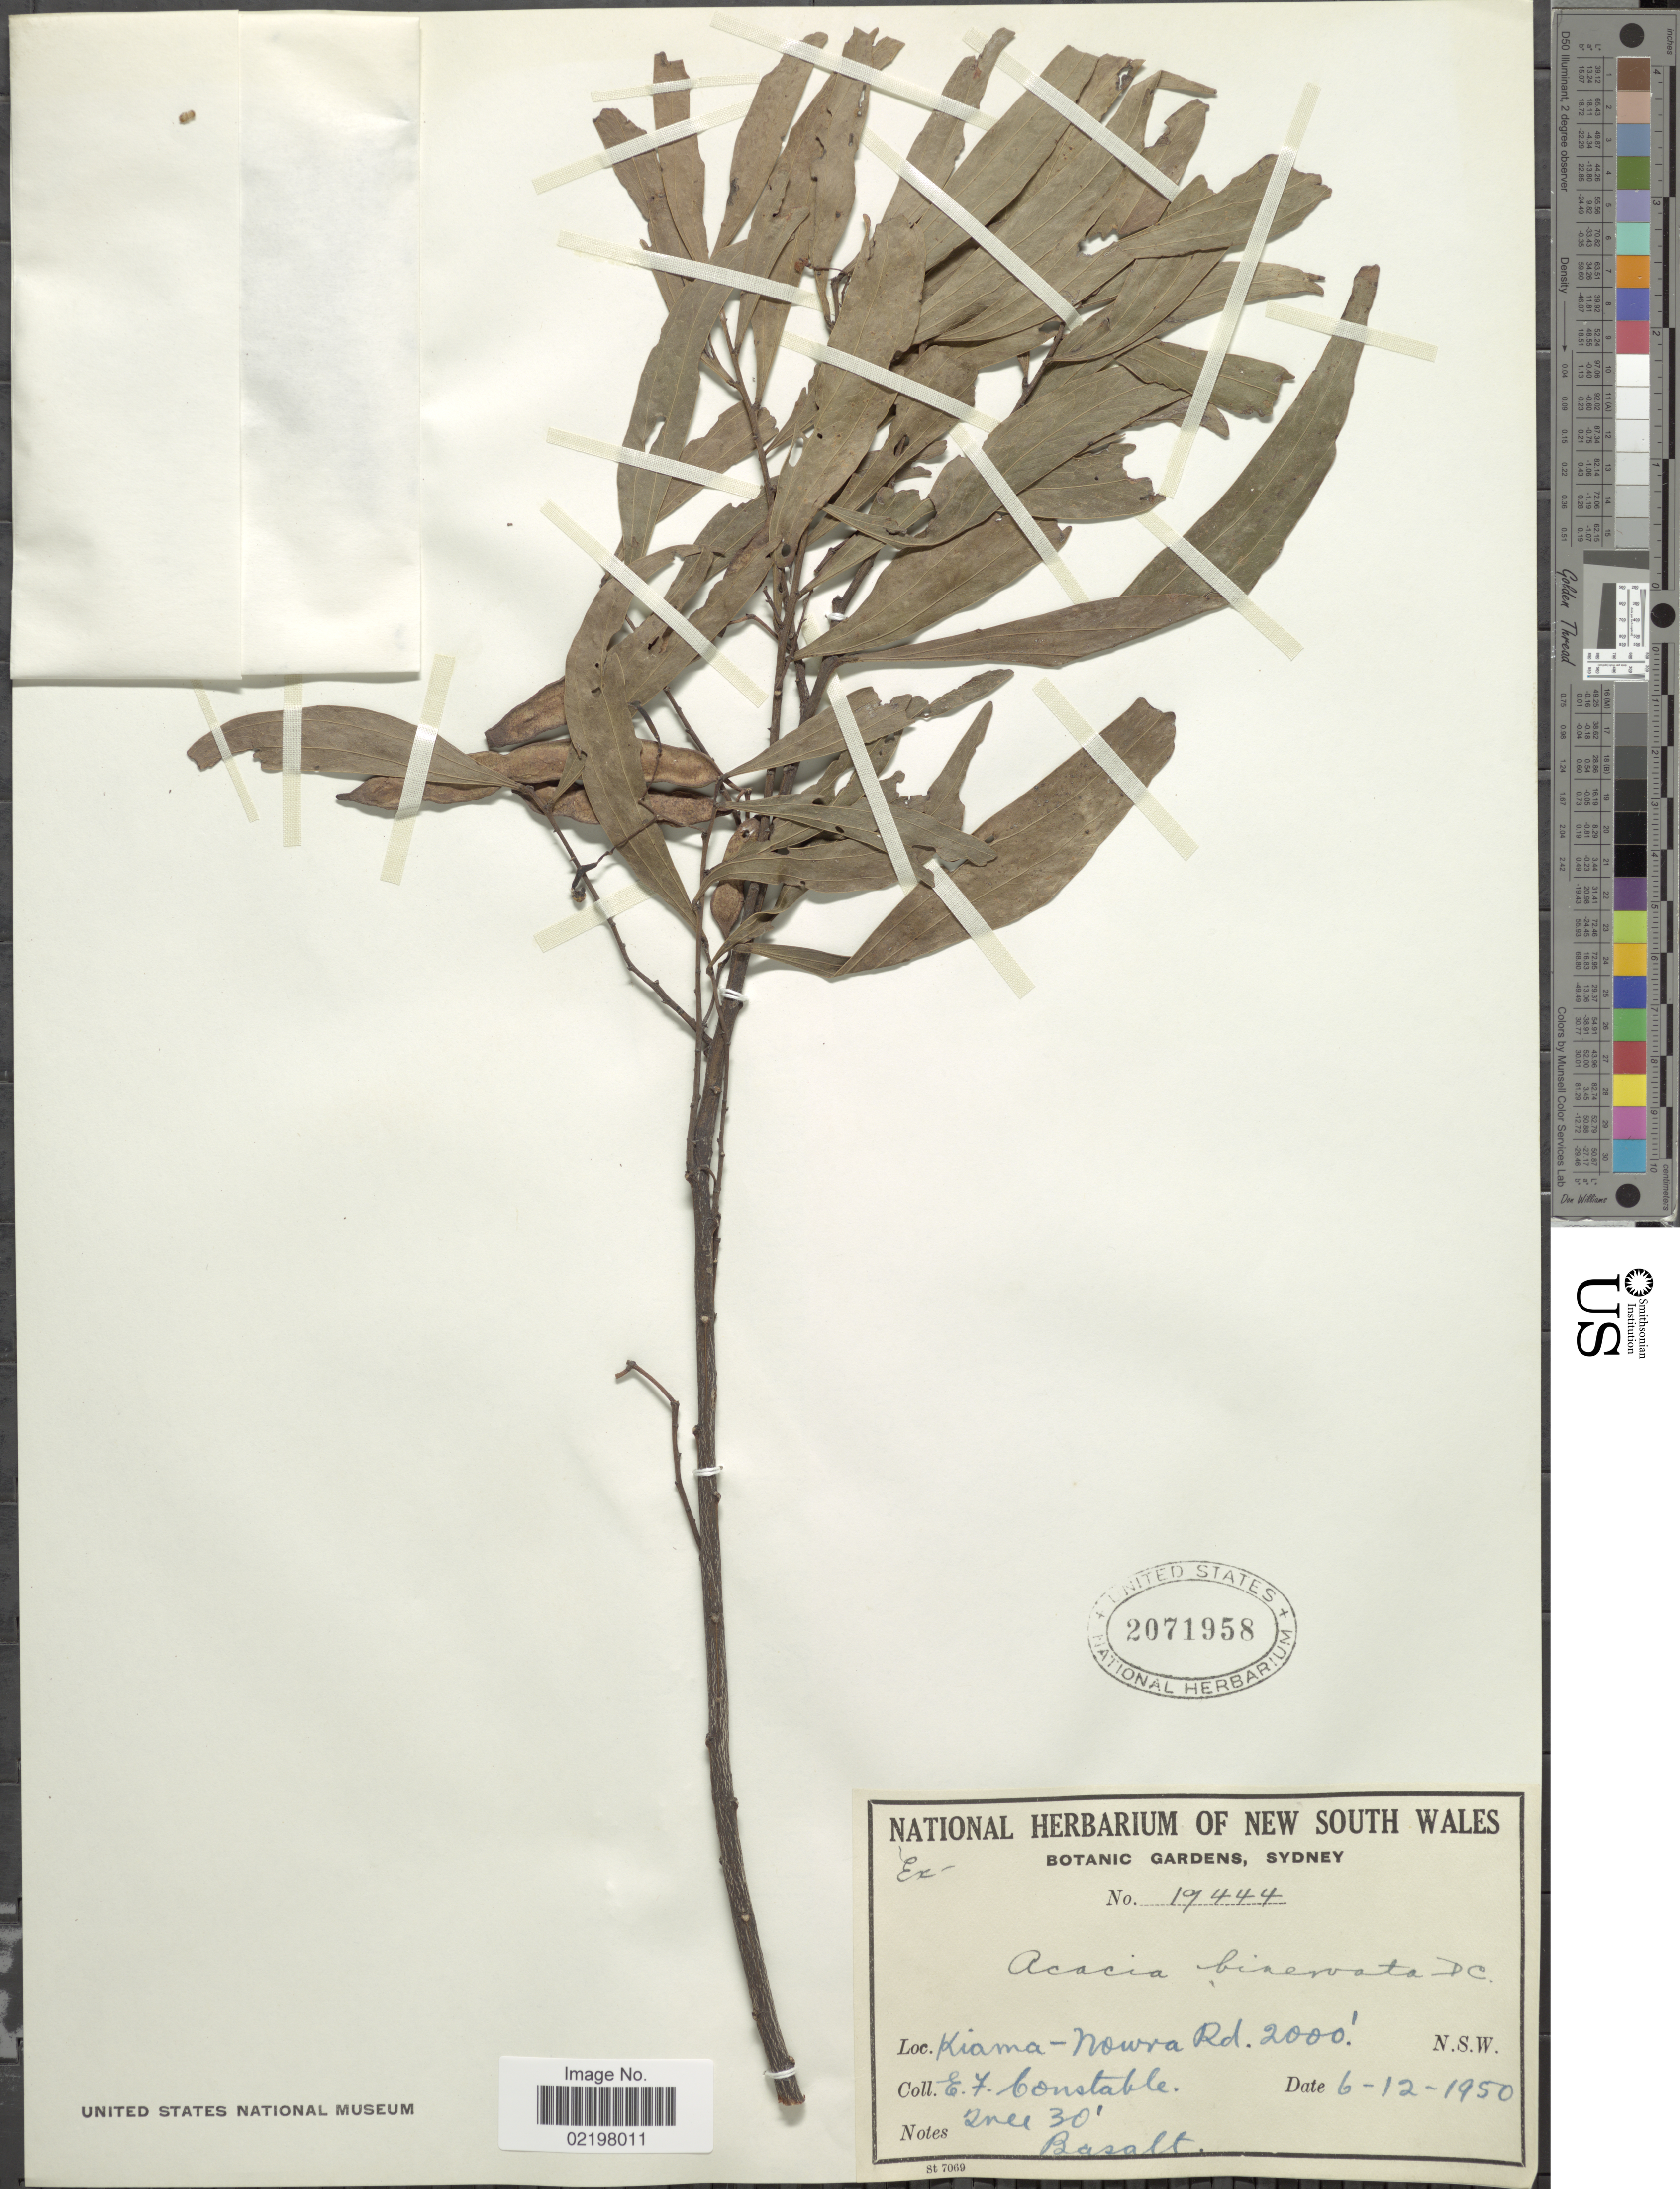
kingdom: Plantae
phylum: Tracheophyta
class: Magnoliopsida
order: Fabales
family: Fabaceae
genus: Acacia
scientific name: Acacia binervata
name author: DC.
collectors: E. F. Constable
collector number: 19444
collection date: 1950-12-06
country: Australia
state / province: New South Wales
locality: Kiama-Nowra Rd.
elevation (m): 610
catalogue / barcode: US 2071958